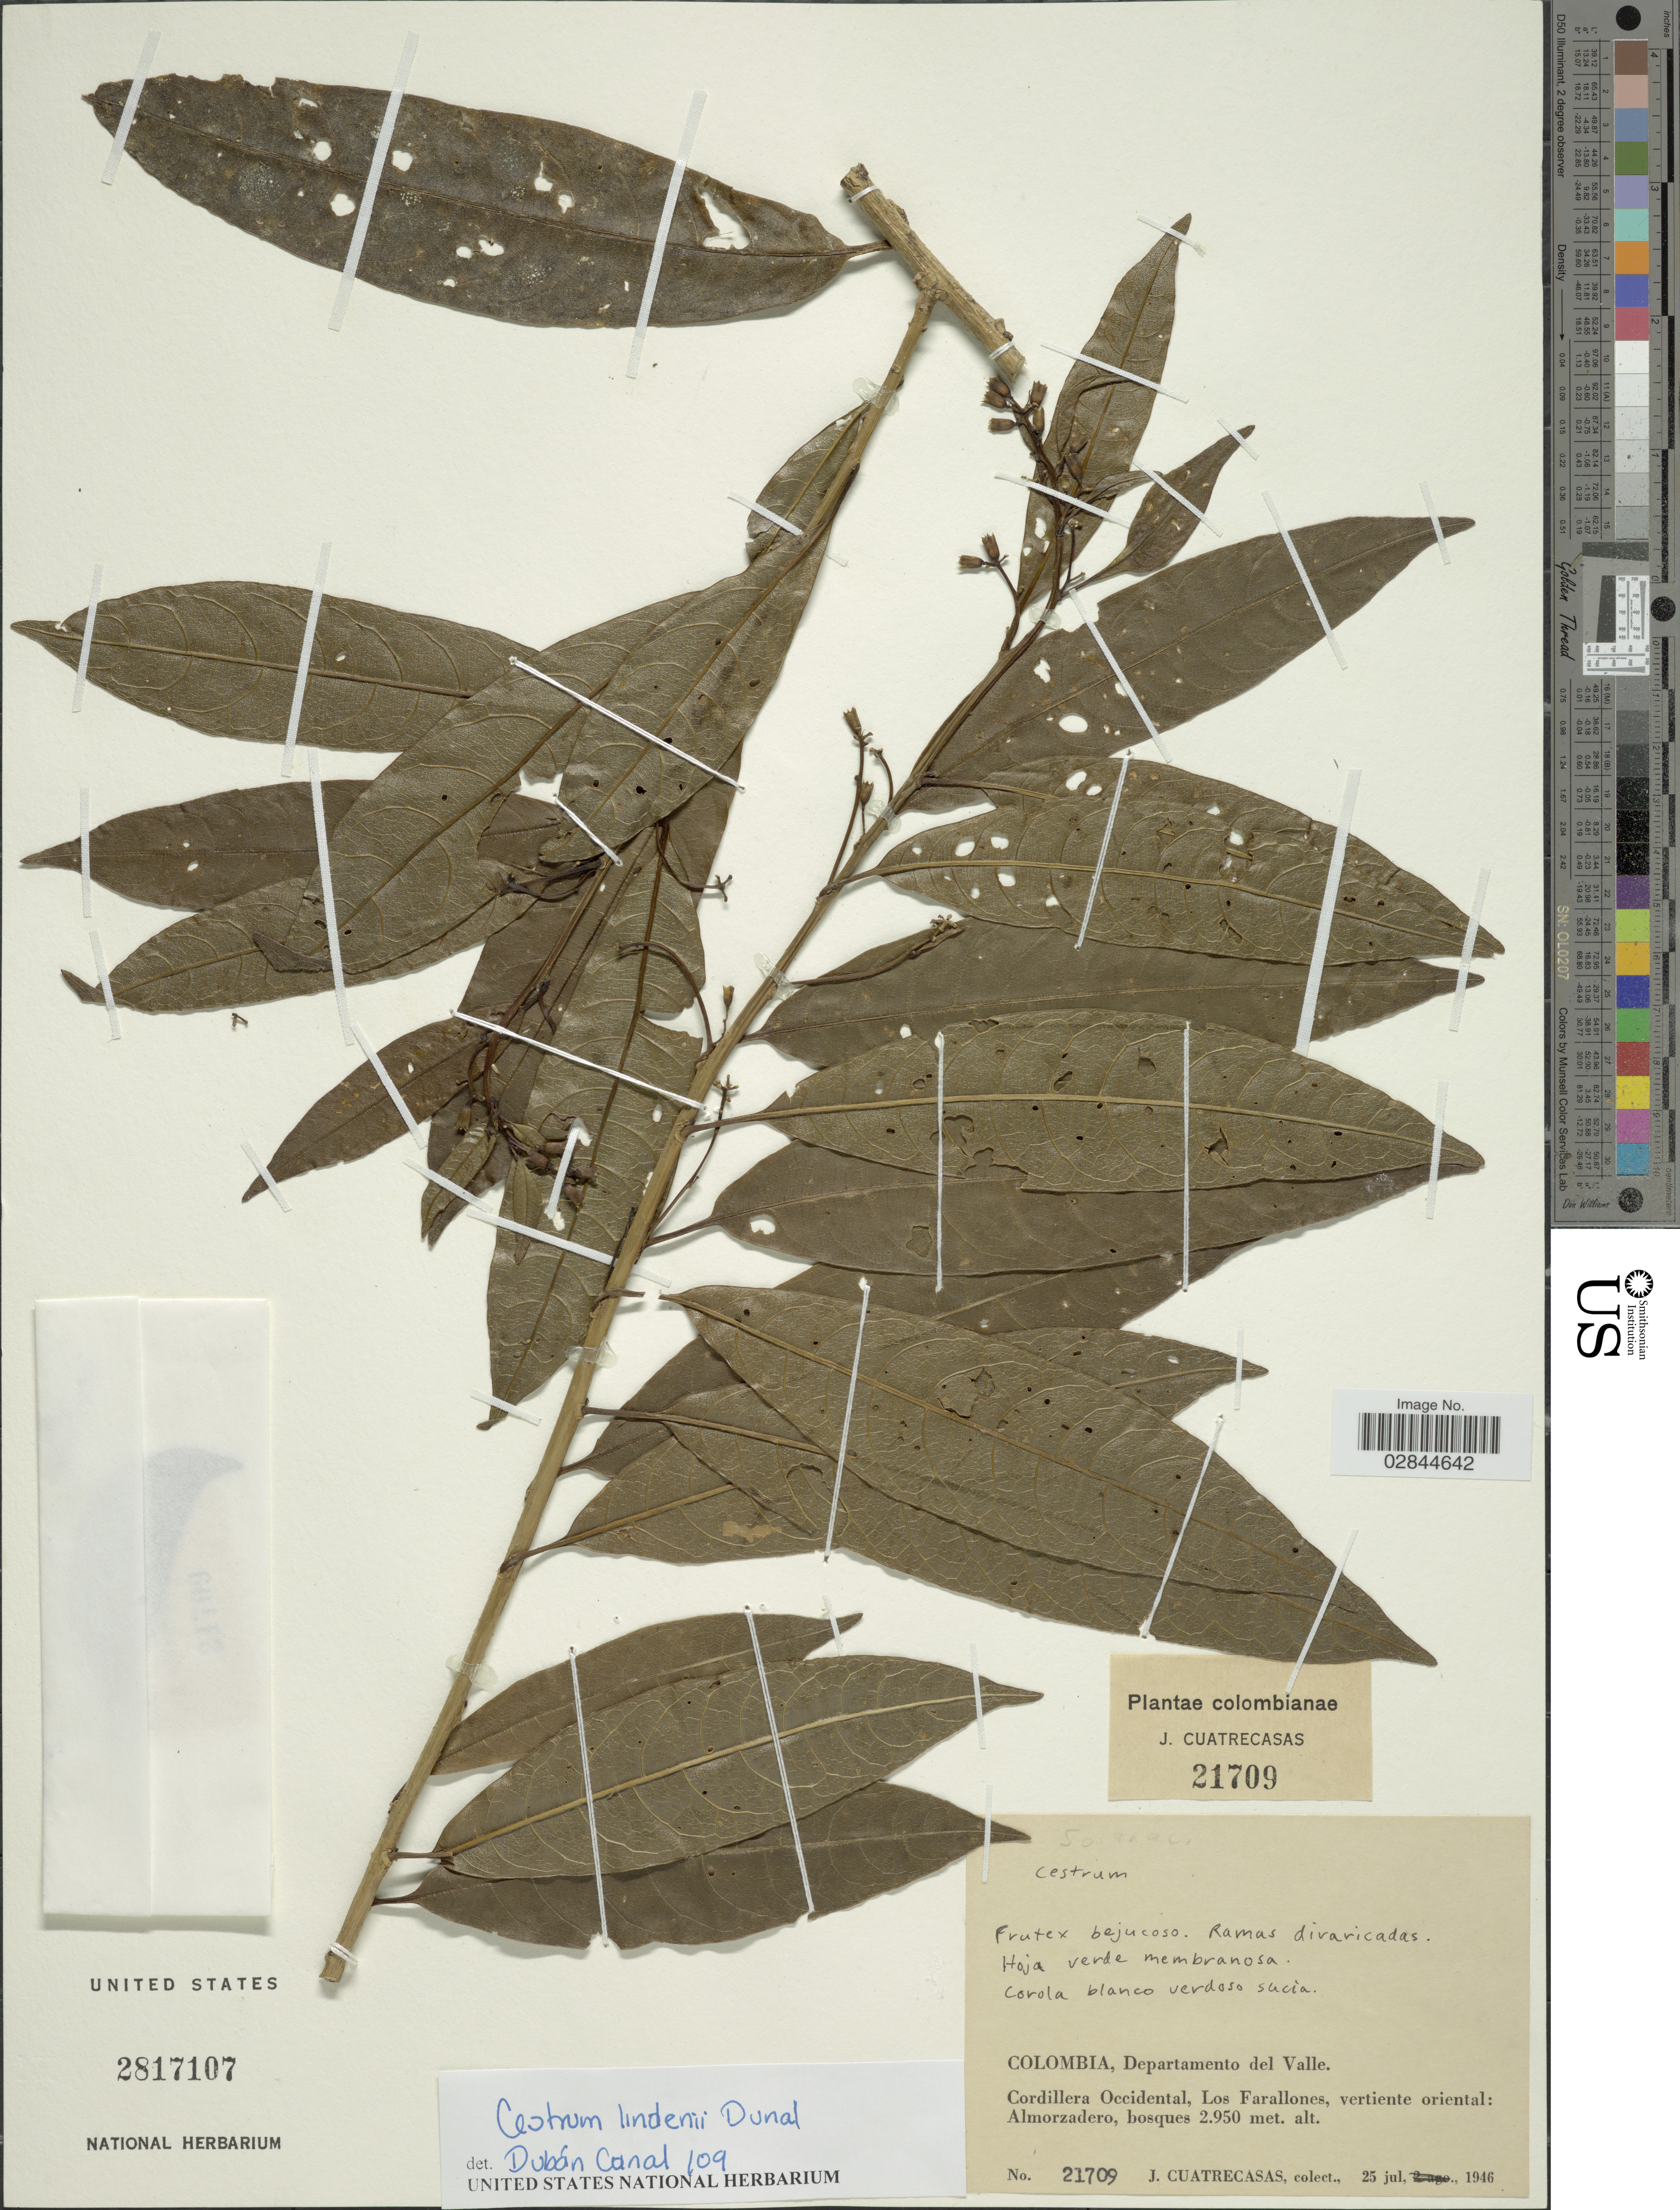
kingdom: Plantae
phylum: Tracheophyta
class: Magnoliopsida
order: Solanales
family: Solanaceae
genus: Cestrum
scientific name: Cestrum lindenii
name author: Dunal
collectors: J. Cuatrecasas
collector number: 21709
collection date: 1946-07-25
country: Colombia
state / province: Valle del Cauca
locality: Departamento del Valle. Cordillera Occidental, Los Farallones, vertiente oriental: Almorzadero.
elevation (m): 2950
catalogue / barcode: US 2817107